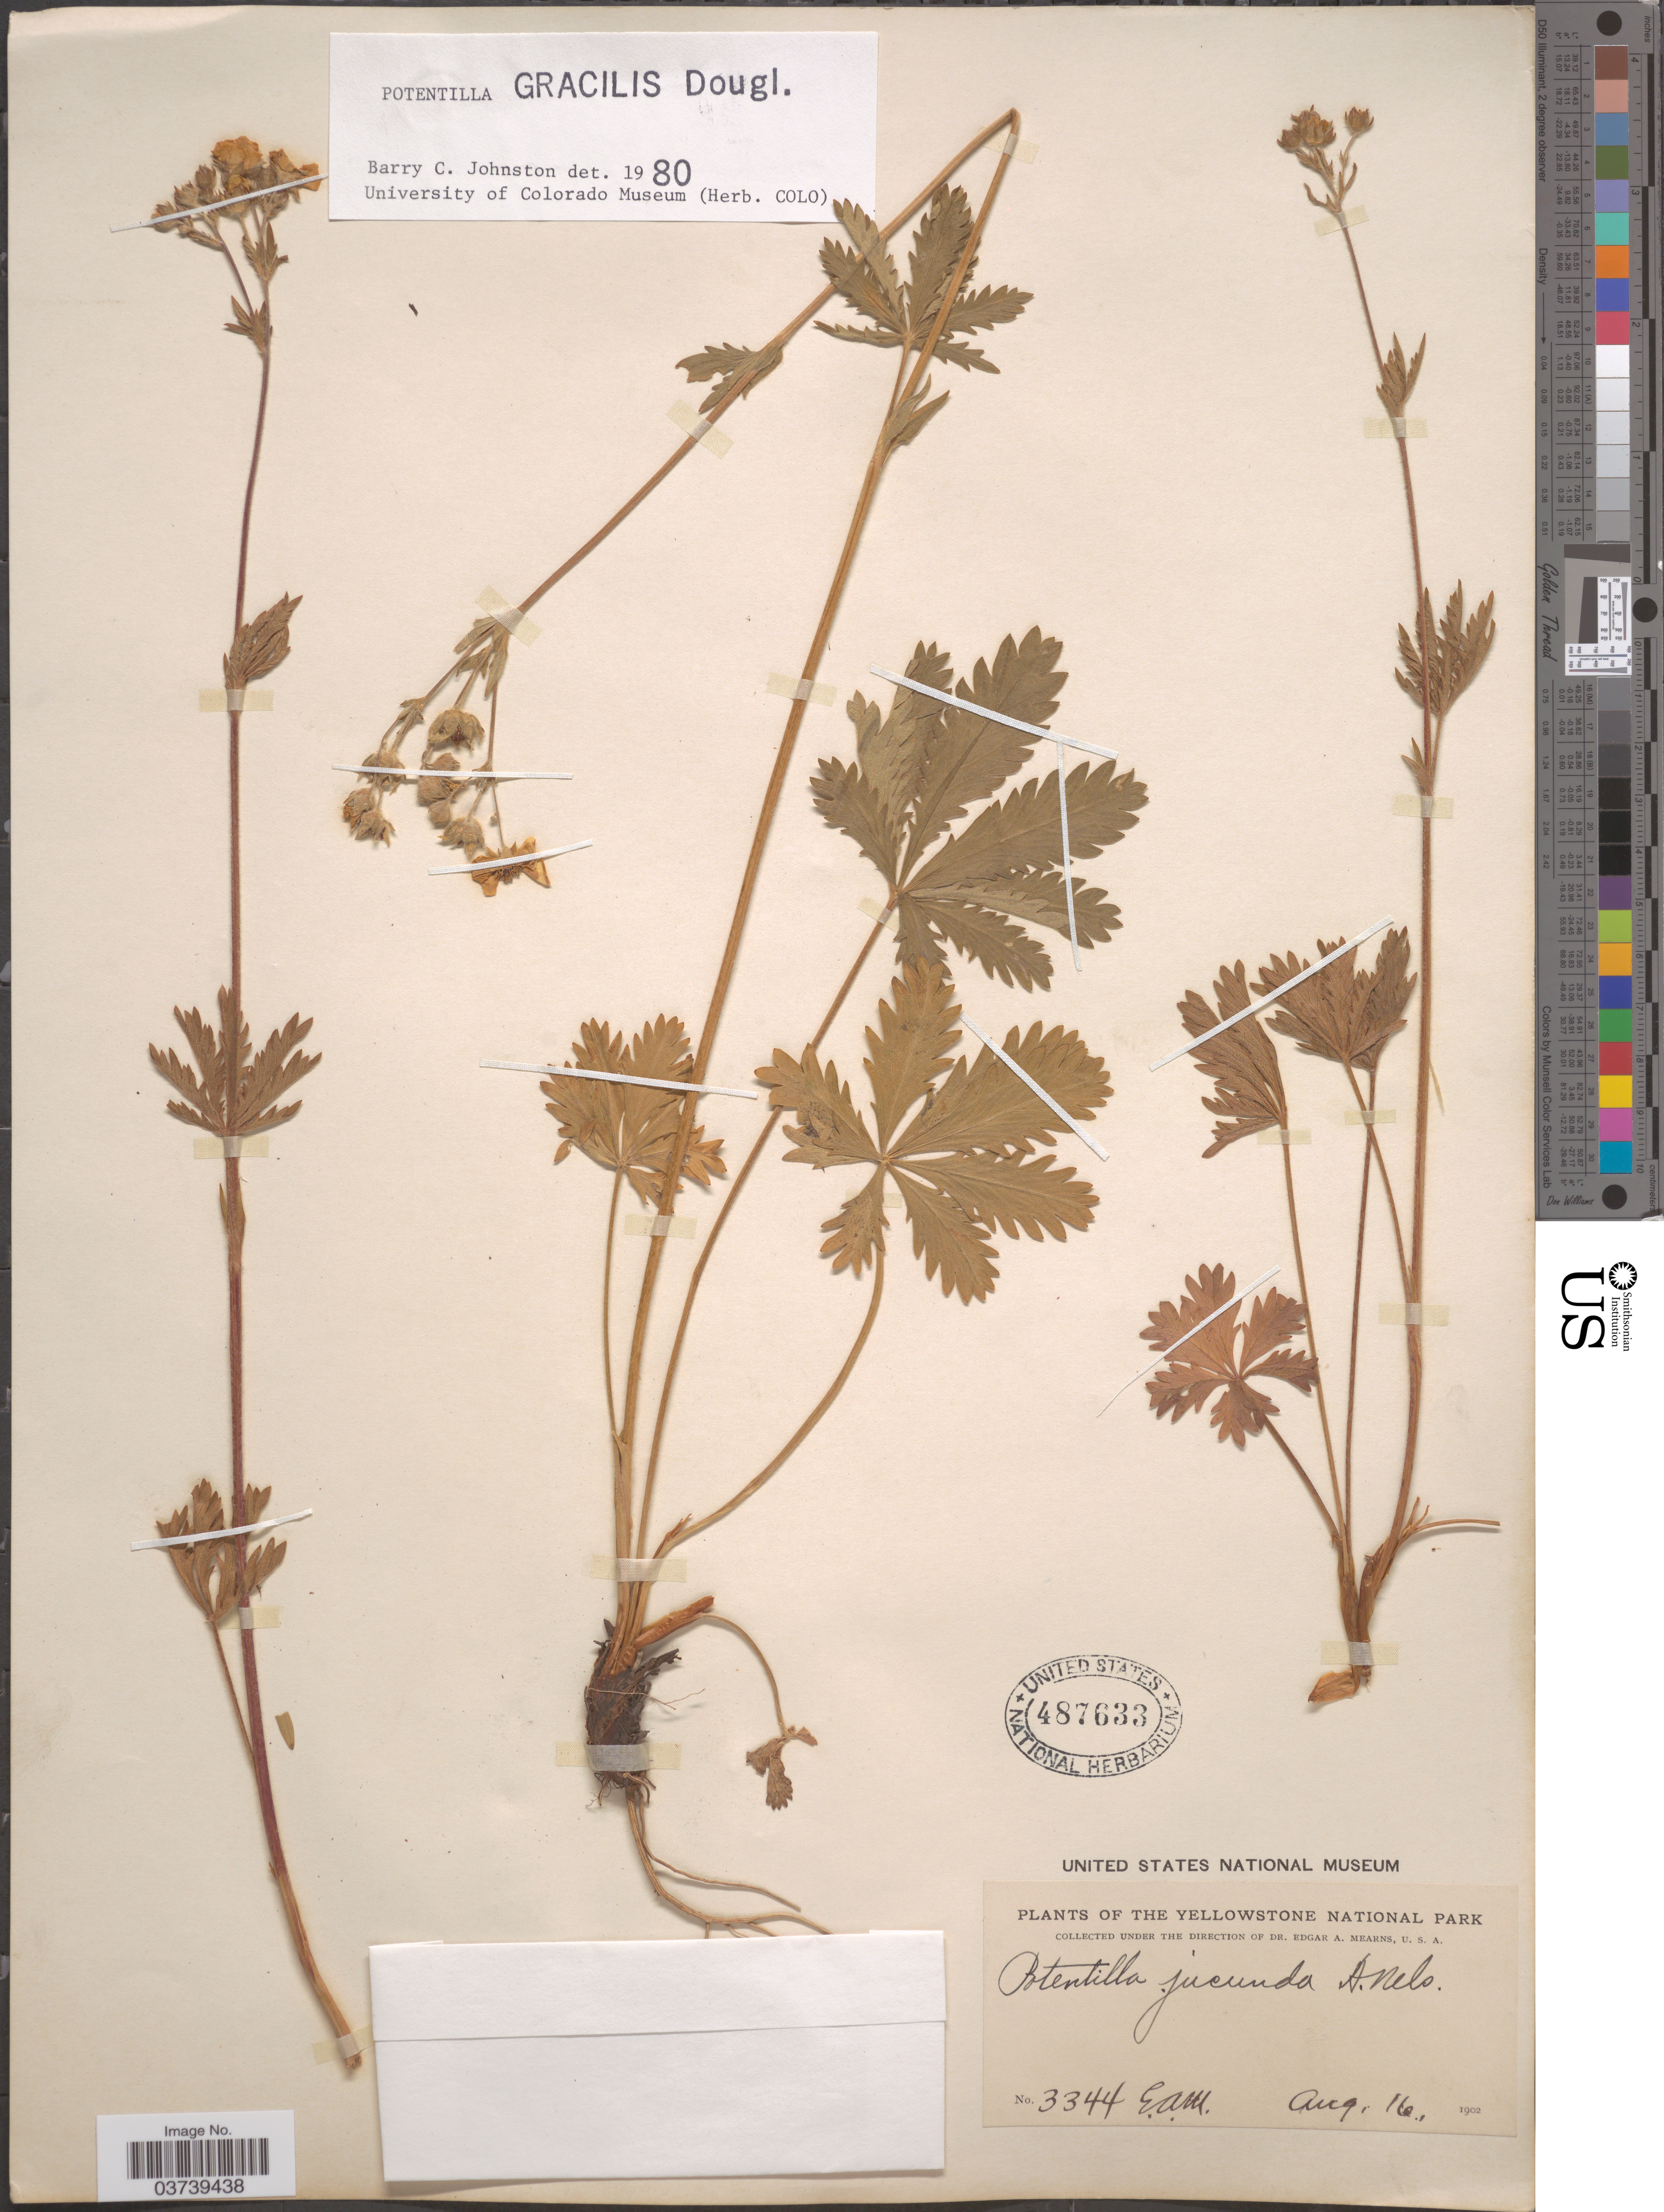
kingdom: Plantae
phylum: Tracheophyta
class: Magnoliopsida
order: Rosales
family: Rosaceae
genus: Potentilla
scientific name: Potentilla gracilis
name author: Douglas ex Hook.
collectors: E. A. Mearns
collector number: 3344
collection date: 1902-08-16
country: United States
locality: The Yellowstone National Park.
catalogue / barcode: US 487633